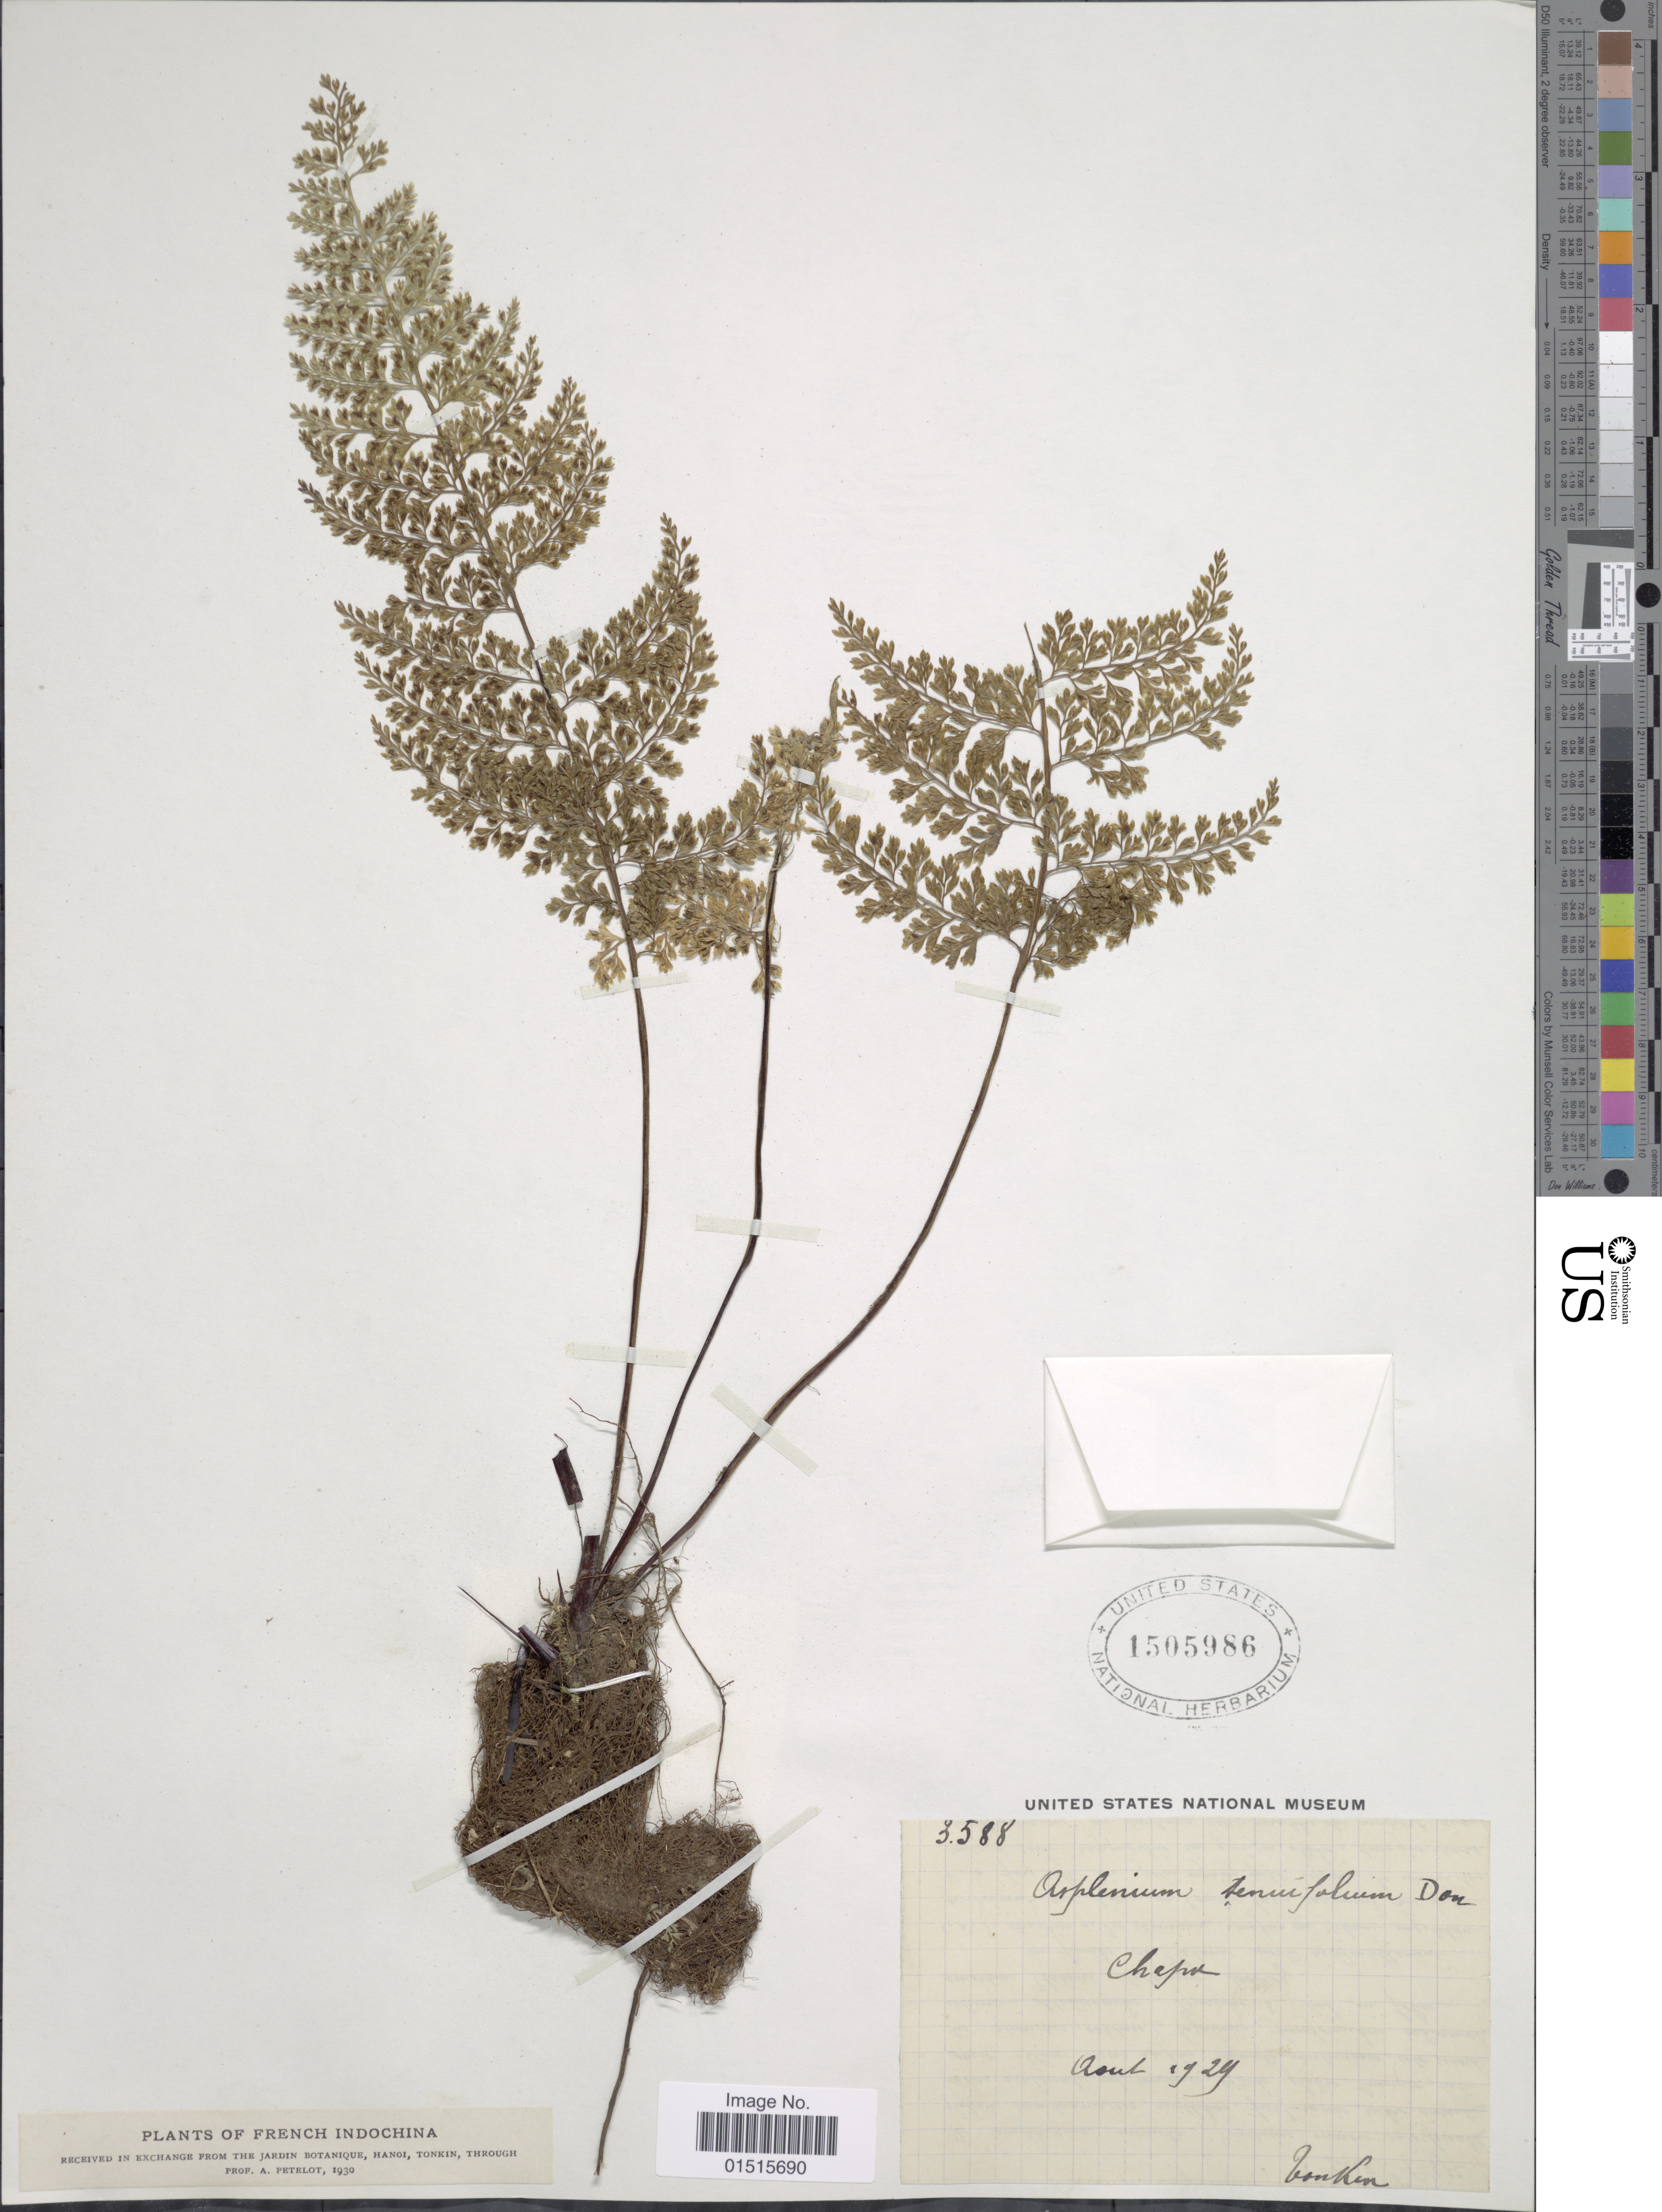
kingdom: Plantae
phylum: Tracheophyta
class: Polypodiopsida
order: Polypodiales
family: Aspleniaceae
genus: Asplenium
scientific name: Asplenium tenuifolium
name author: D. Don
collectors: A. Petelot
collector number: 3588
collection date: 1929-08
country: Vietnam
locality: French Indochina. Chapa. Tonkin.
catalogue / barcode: US 1505986